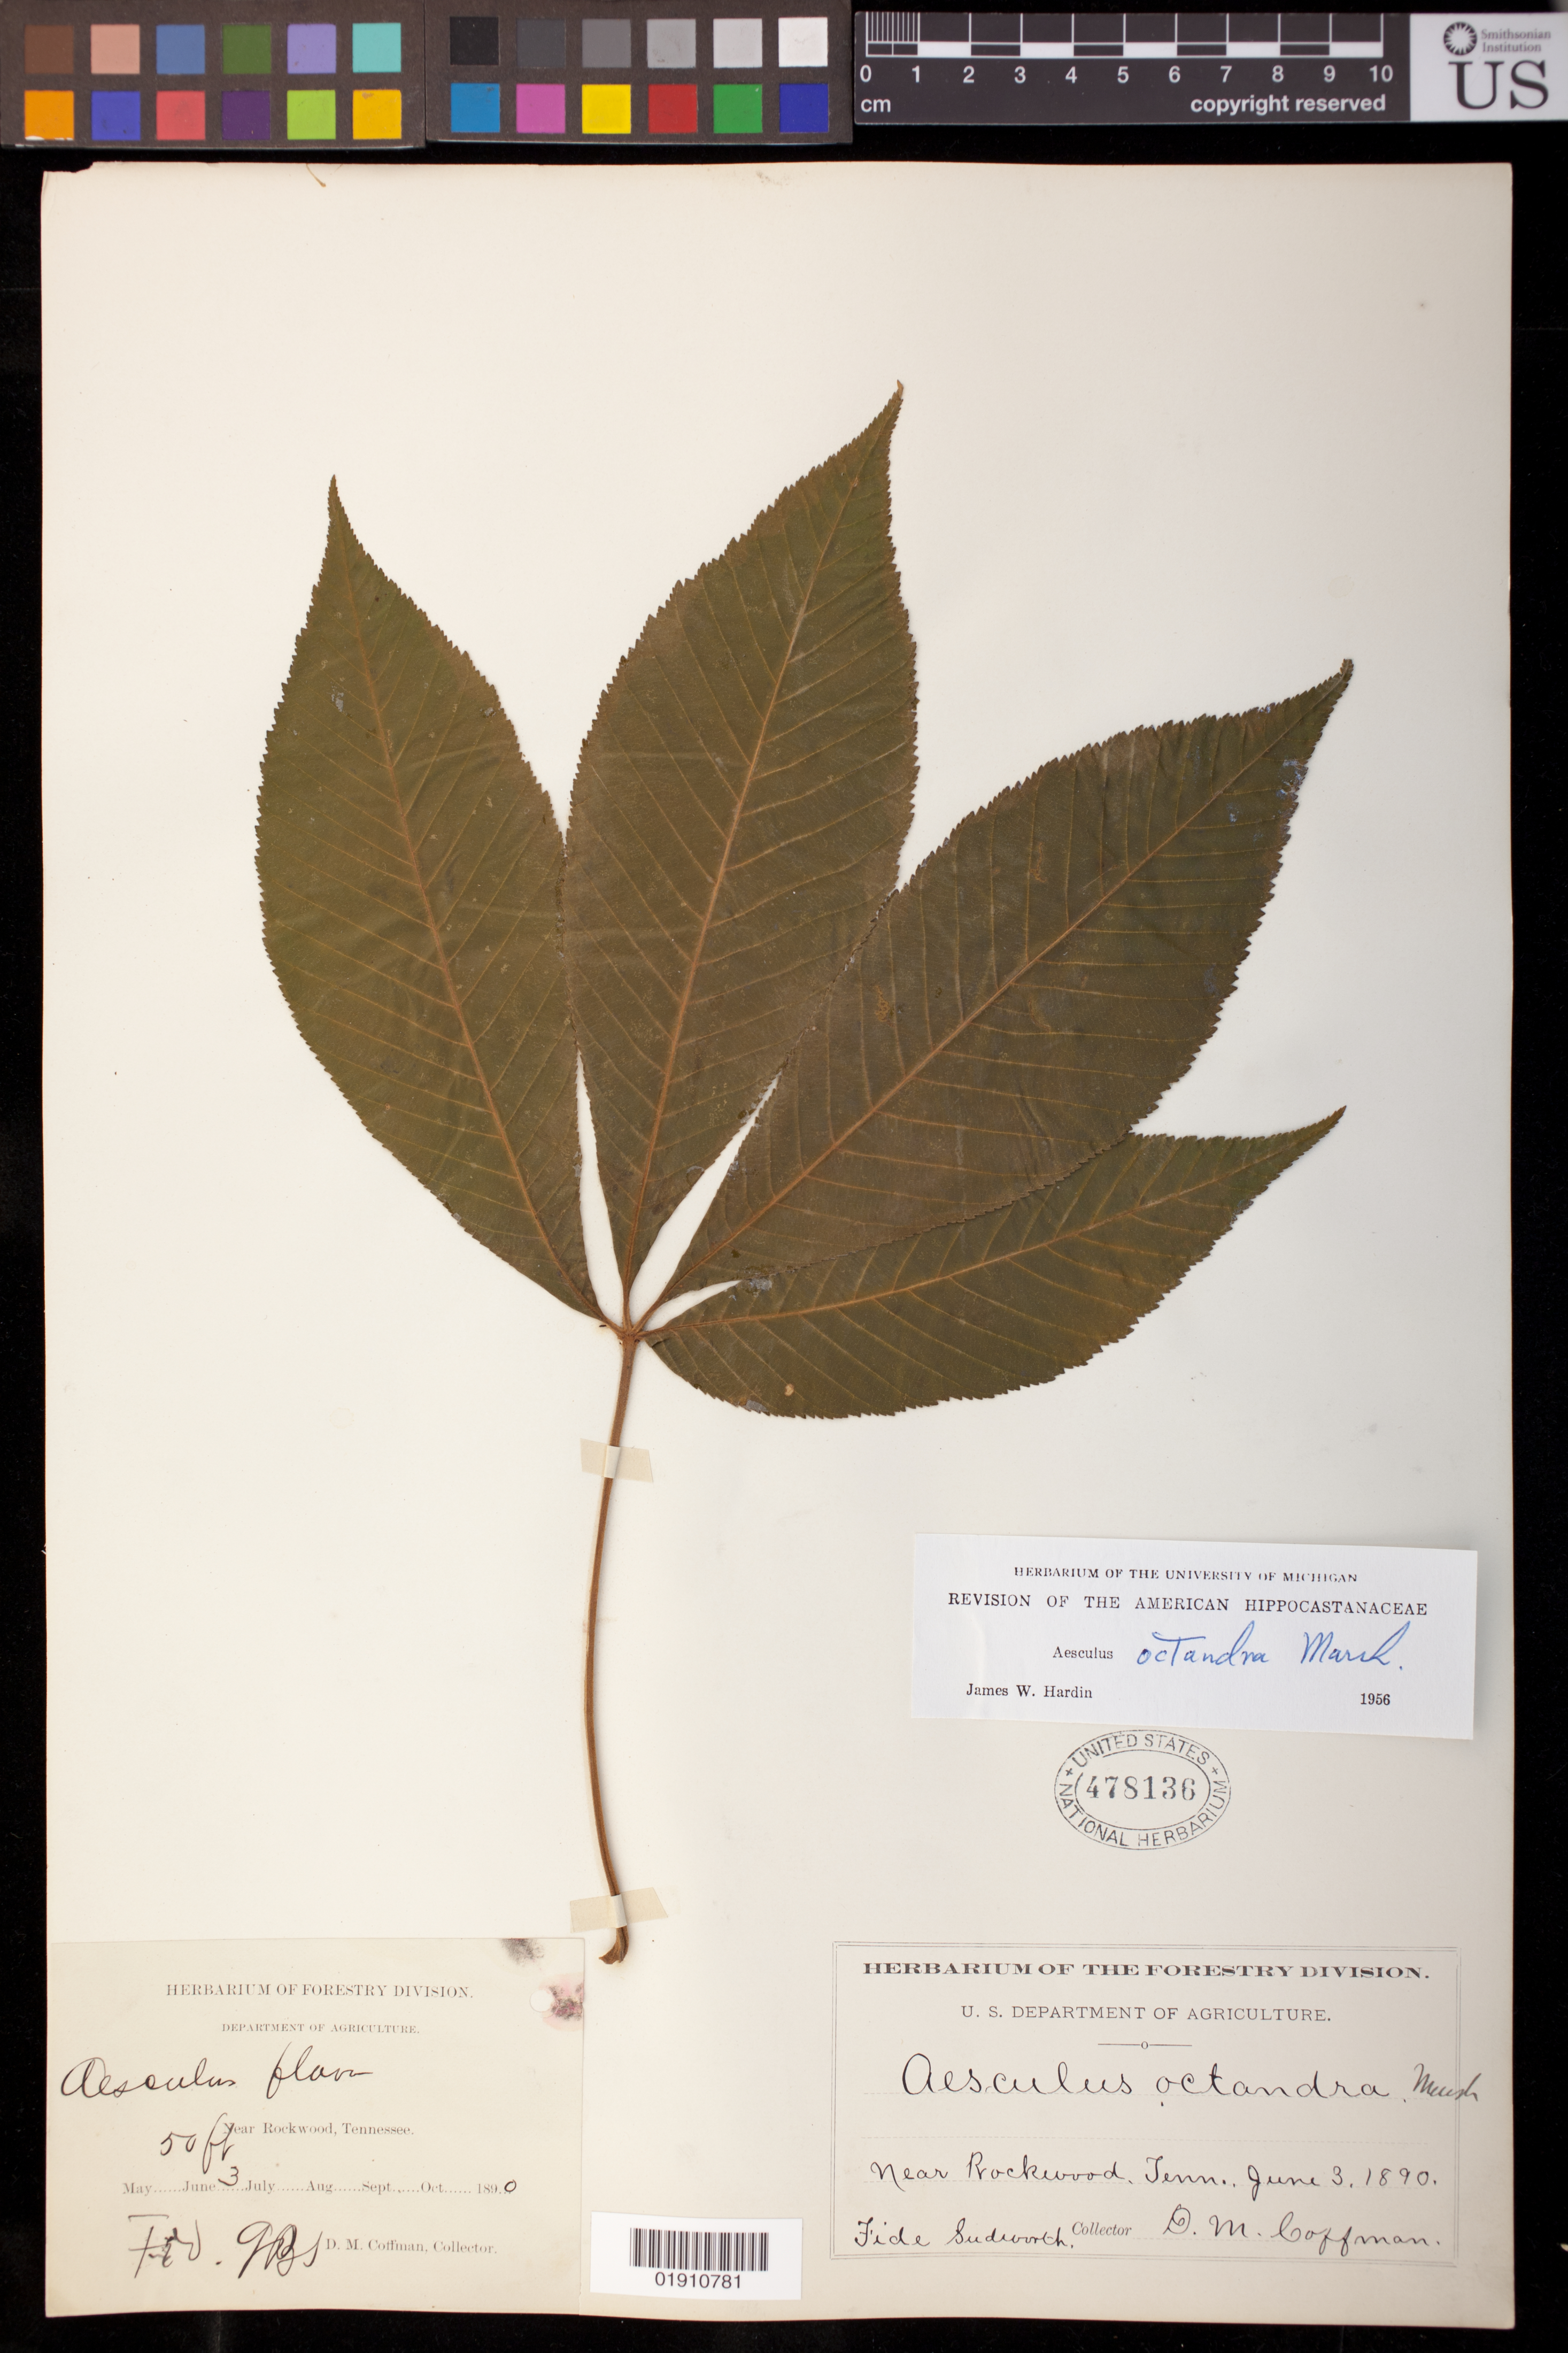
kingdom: Plantae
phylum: Tracheophyta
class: Magnoliopsida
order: Sapindales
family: Sapindaceae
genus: Aesculus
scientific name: Aesculus octandra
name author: Marshall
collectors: D. M. Coffman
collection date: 1890-06-03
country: United States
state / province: Tennessee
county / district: Roane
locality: Near Rockwood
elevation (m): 15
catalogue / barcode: US 478136